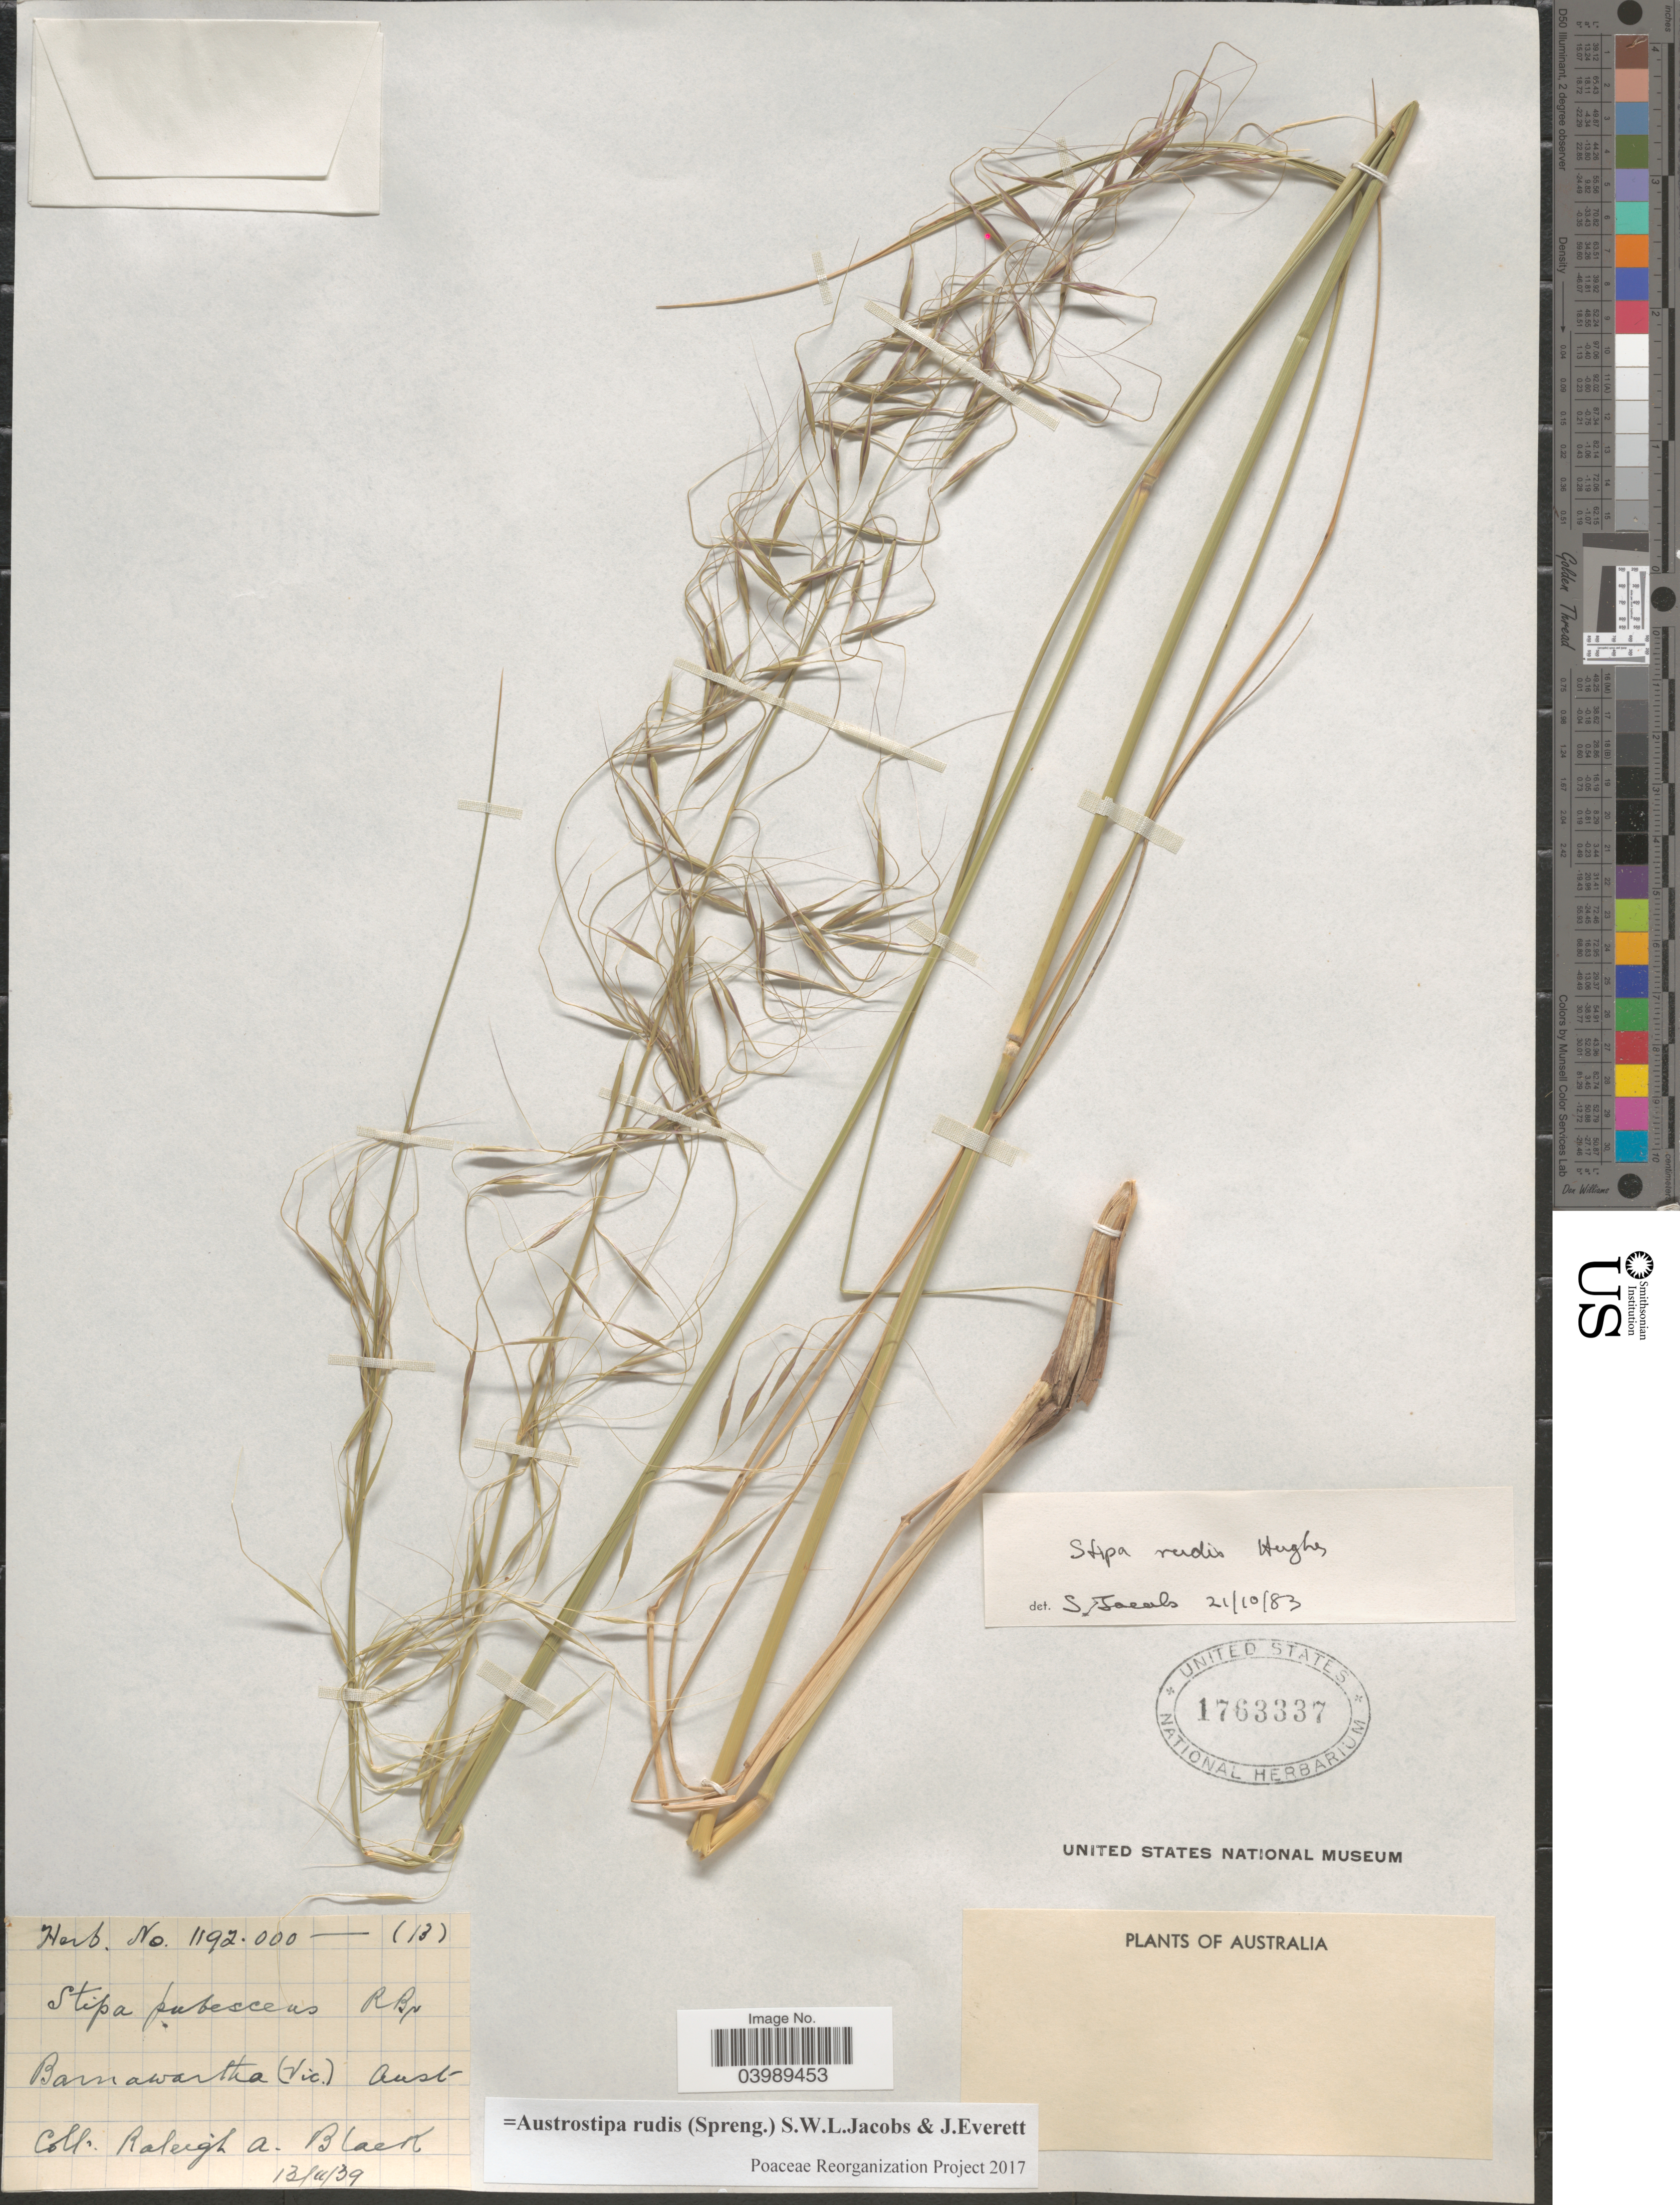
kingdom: Plantae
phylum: Tracheophyta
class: Liliopsida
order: Poales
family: Poaceae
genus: Austrostipa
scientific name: Austrostipa rudis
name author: (Spreng.) S.W.L. Jacobs & J. Everett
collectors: R. A. Black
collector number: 1192.000/13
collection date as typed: Transcribed d/m/y: 13/11/39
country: Australia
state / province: Victoria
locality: Barnawartha (Vic.).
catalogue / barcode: US 1763337